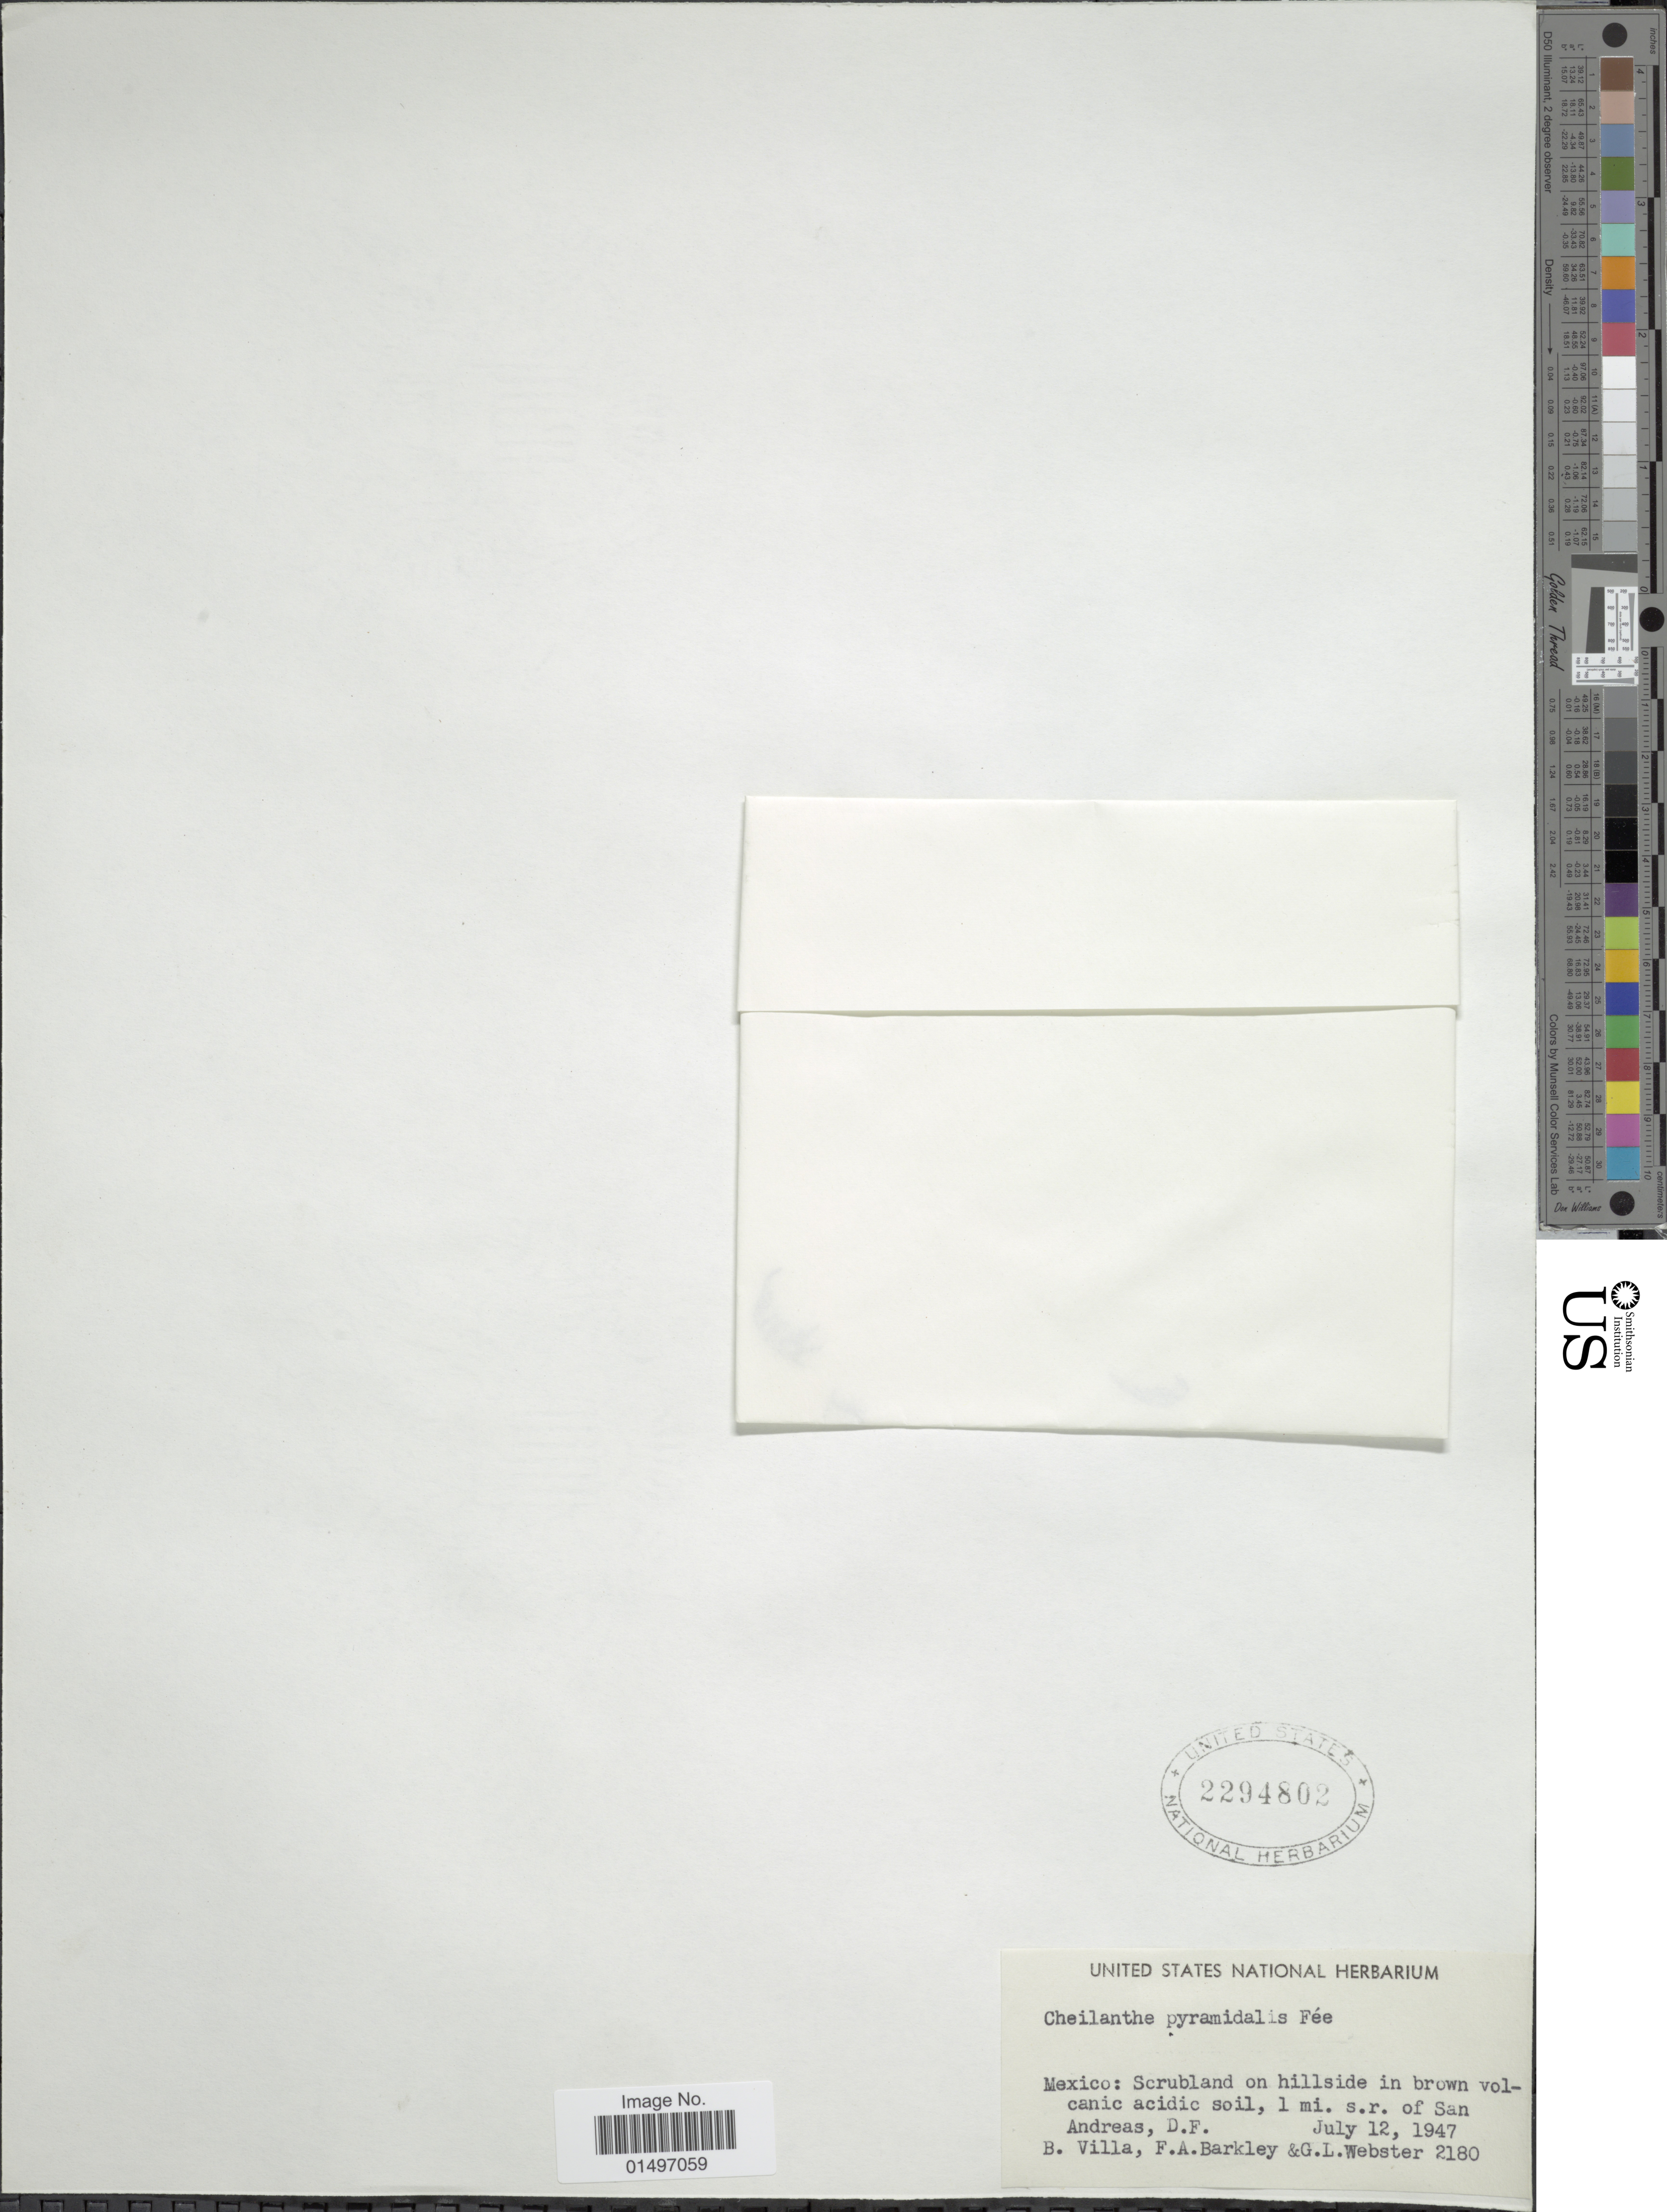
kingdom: Plantae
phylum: Tracheophyta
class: Polypodiopsida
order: Polypodiales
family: Pteridaceae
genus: Gaga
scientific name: Gaga hirsuta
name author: (Link) Fay W. Li & Windham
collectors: B. Villa, F. A. Barkley & G. L. Webster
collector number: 2180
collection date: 1947-07-12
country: Mexico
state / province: Distrito Federal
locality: Mexico: Scrubland on hillside in brown volcanic acidic soil, 1 mi. s.r. of San Andreas.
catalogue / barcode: US 2294802